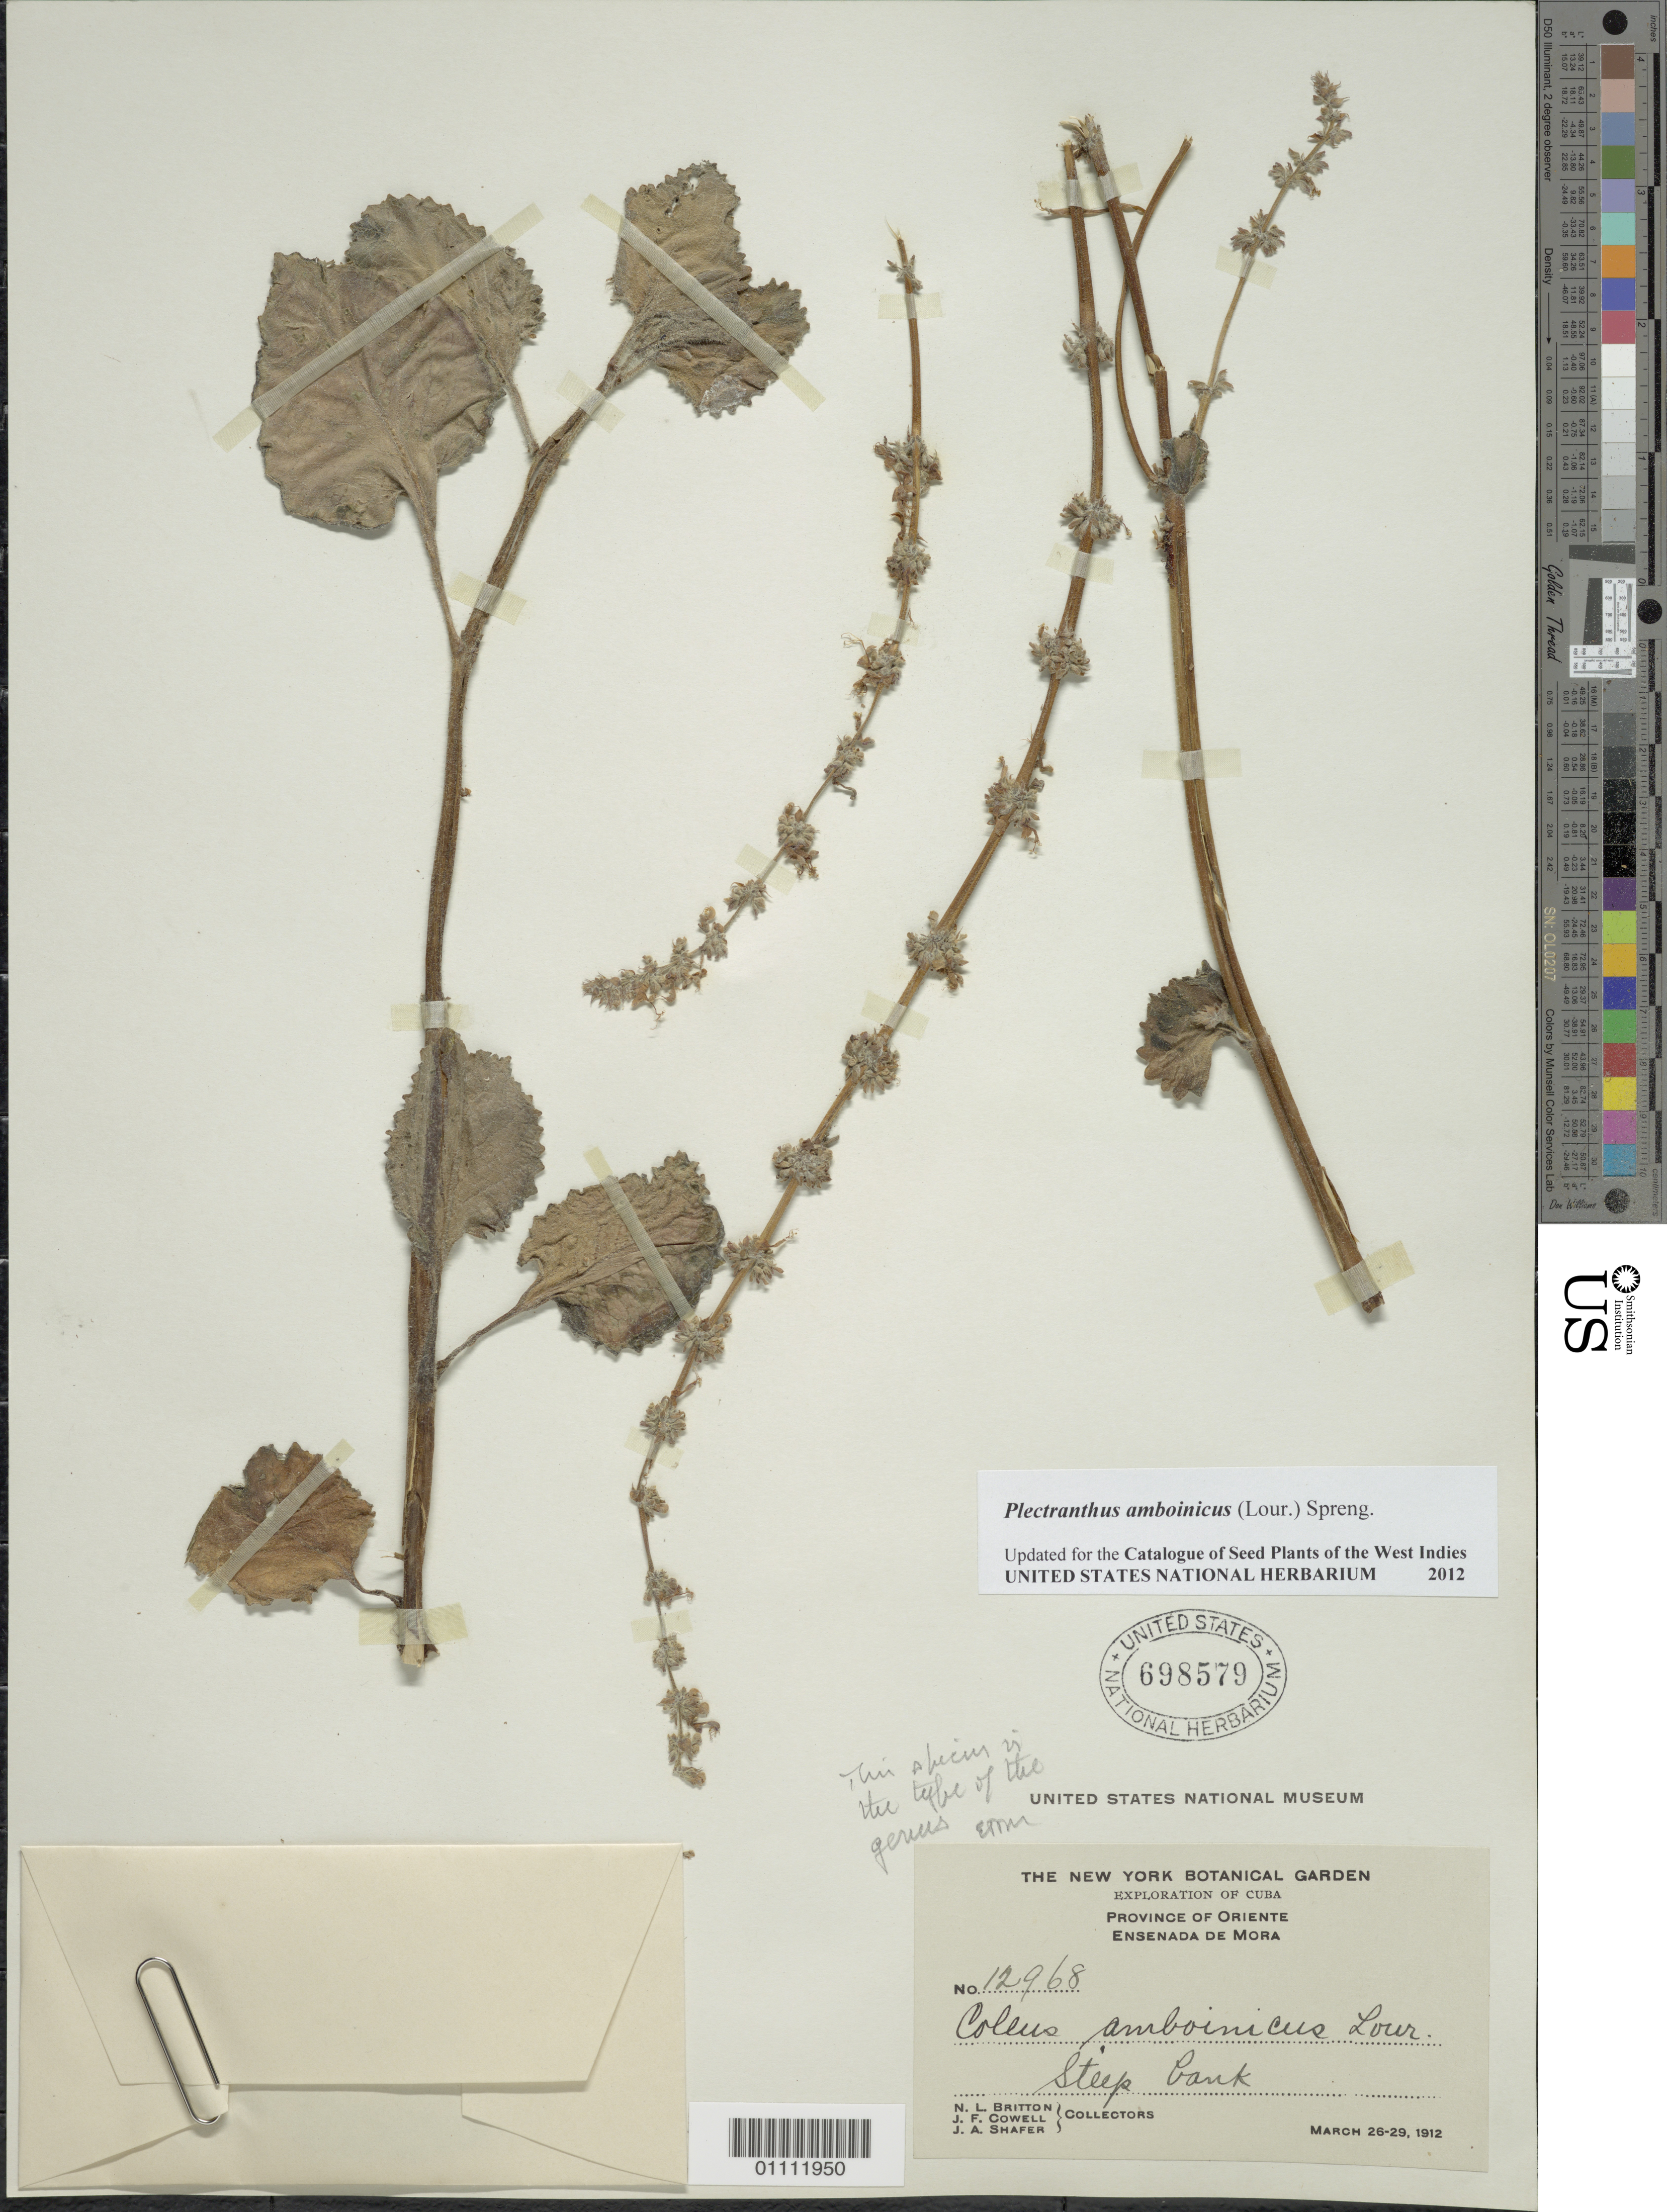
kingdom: Plantae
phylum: Tracheophyta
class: Magnoliopsida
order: Lamiales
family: Lamiaceae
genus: Plectranthus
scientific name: Plectranthus amboinicus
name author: (Lour.) Spreng.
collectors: N. Britton, J. F. Cowell & J. A. Shafer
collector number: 12968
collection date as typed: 26 Mar 1912 to 29 Mar 1912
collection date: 1912-03-26/1912-03-29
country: Cuba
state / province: Oriente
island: Cuba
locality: Ensenada de Mora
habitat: Steep bank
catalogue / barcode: US 698579